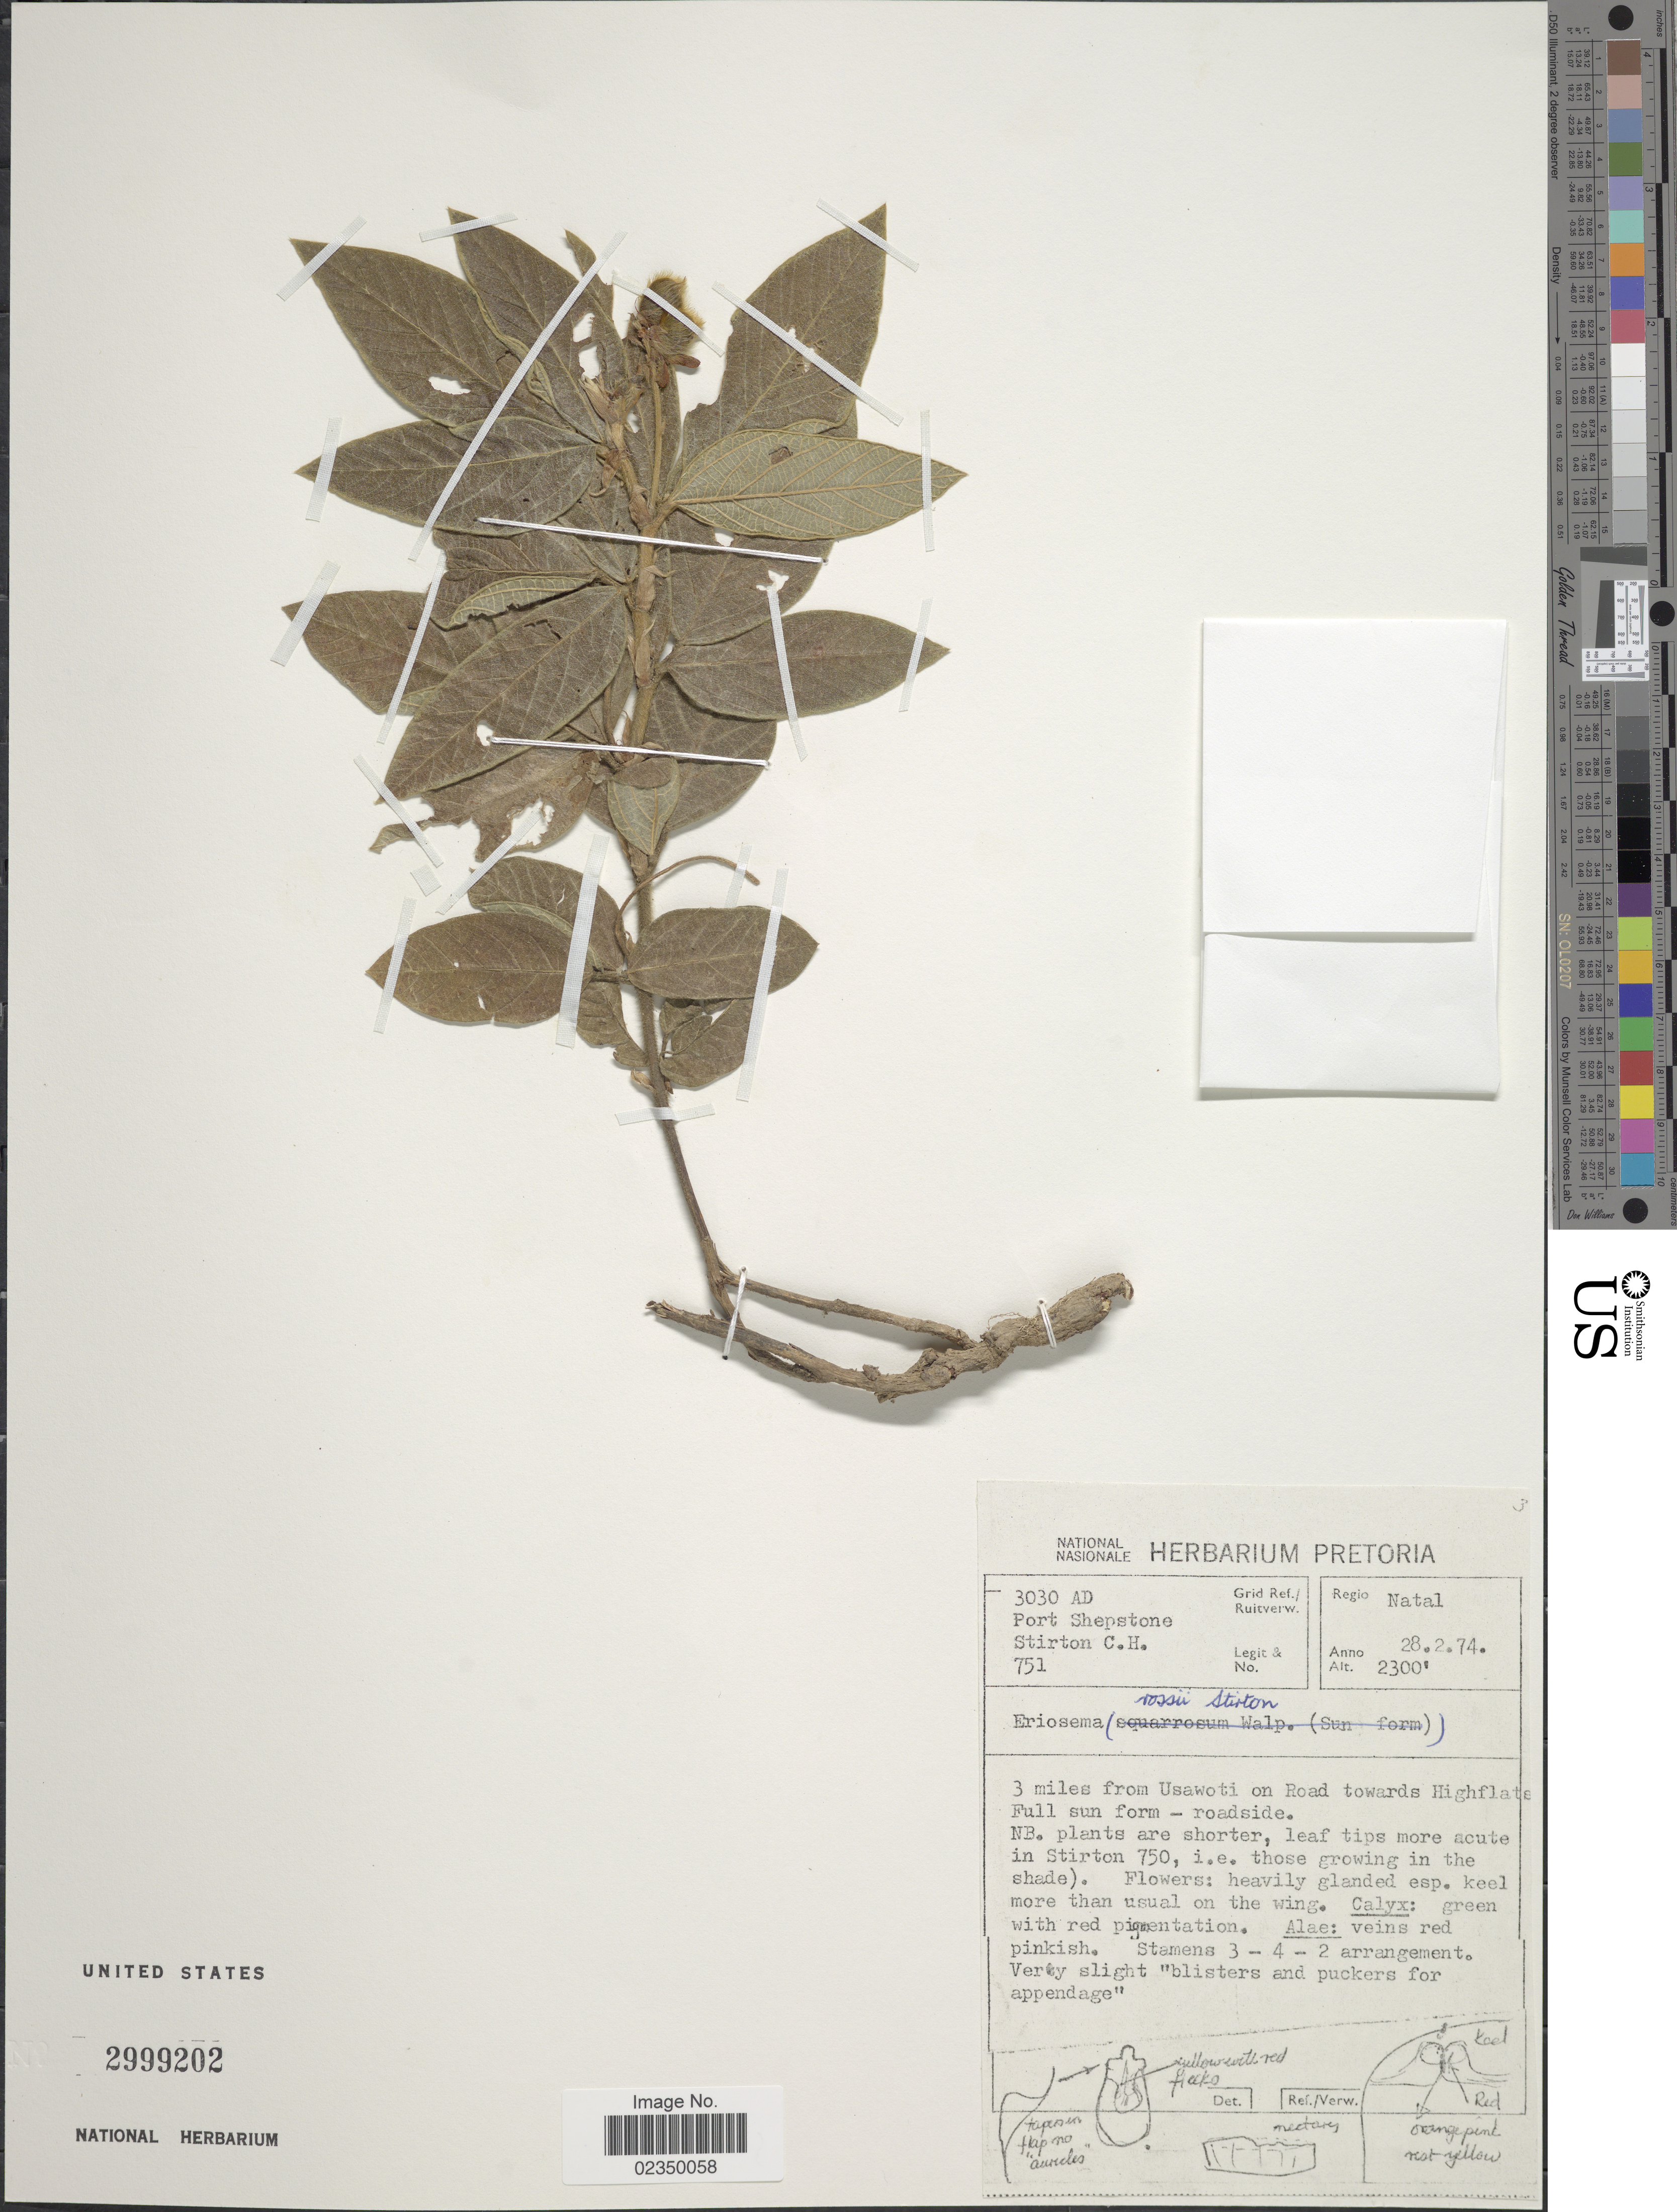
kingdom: Plantae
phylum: Tracheophyta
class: Magnoliopsida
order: Fabales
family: Fabaceae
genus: Eriosema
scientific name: Eriosema rossii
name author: C.H. Stirt.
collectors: C. H. Stirton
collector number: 751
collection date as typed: Transcribed d/m/y: 28/2/74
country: South Africa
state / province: KwaZulu-Natal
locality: Regio Natal. 3 miles from Usawoti on Road towards Highflats Full sun form - roadside NB.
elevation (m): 701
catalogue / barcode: US 2999202